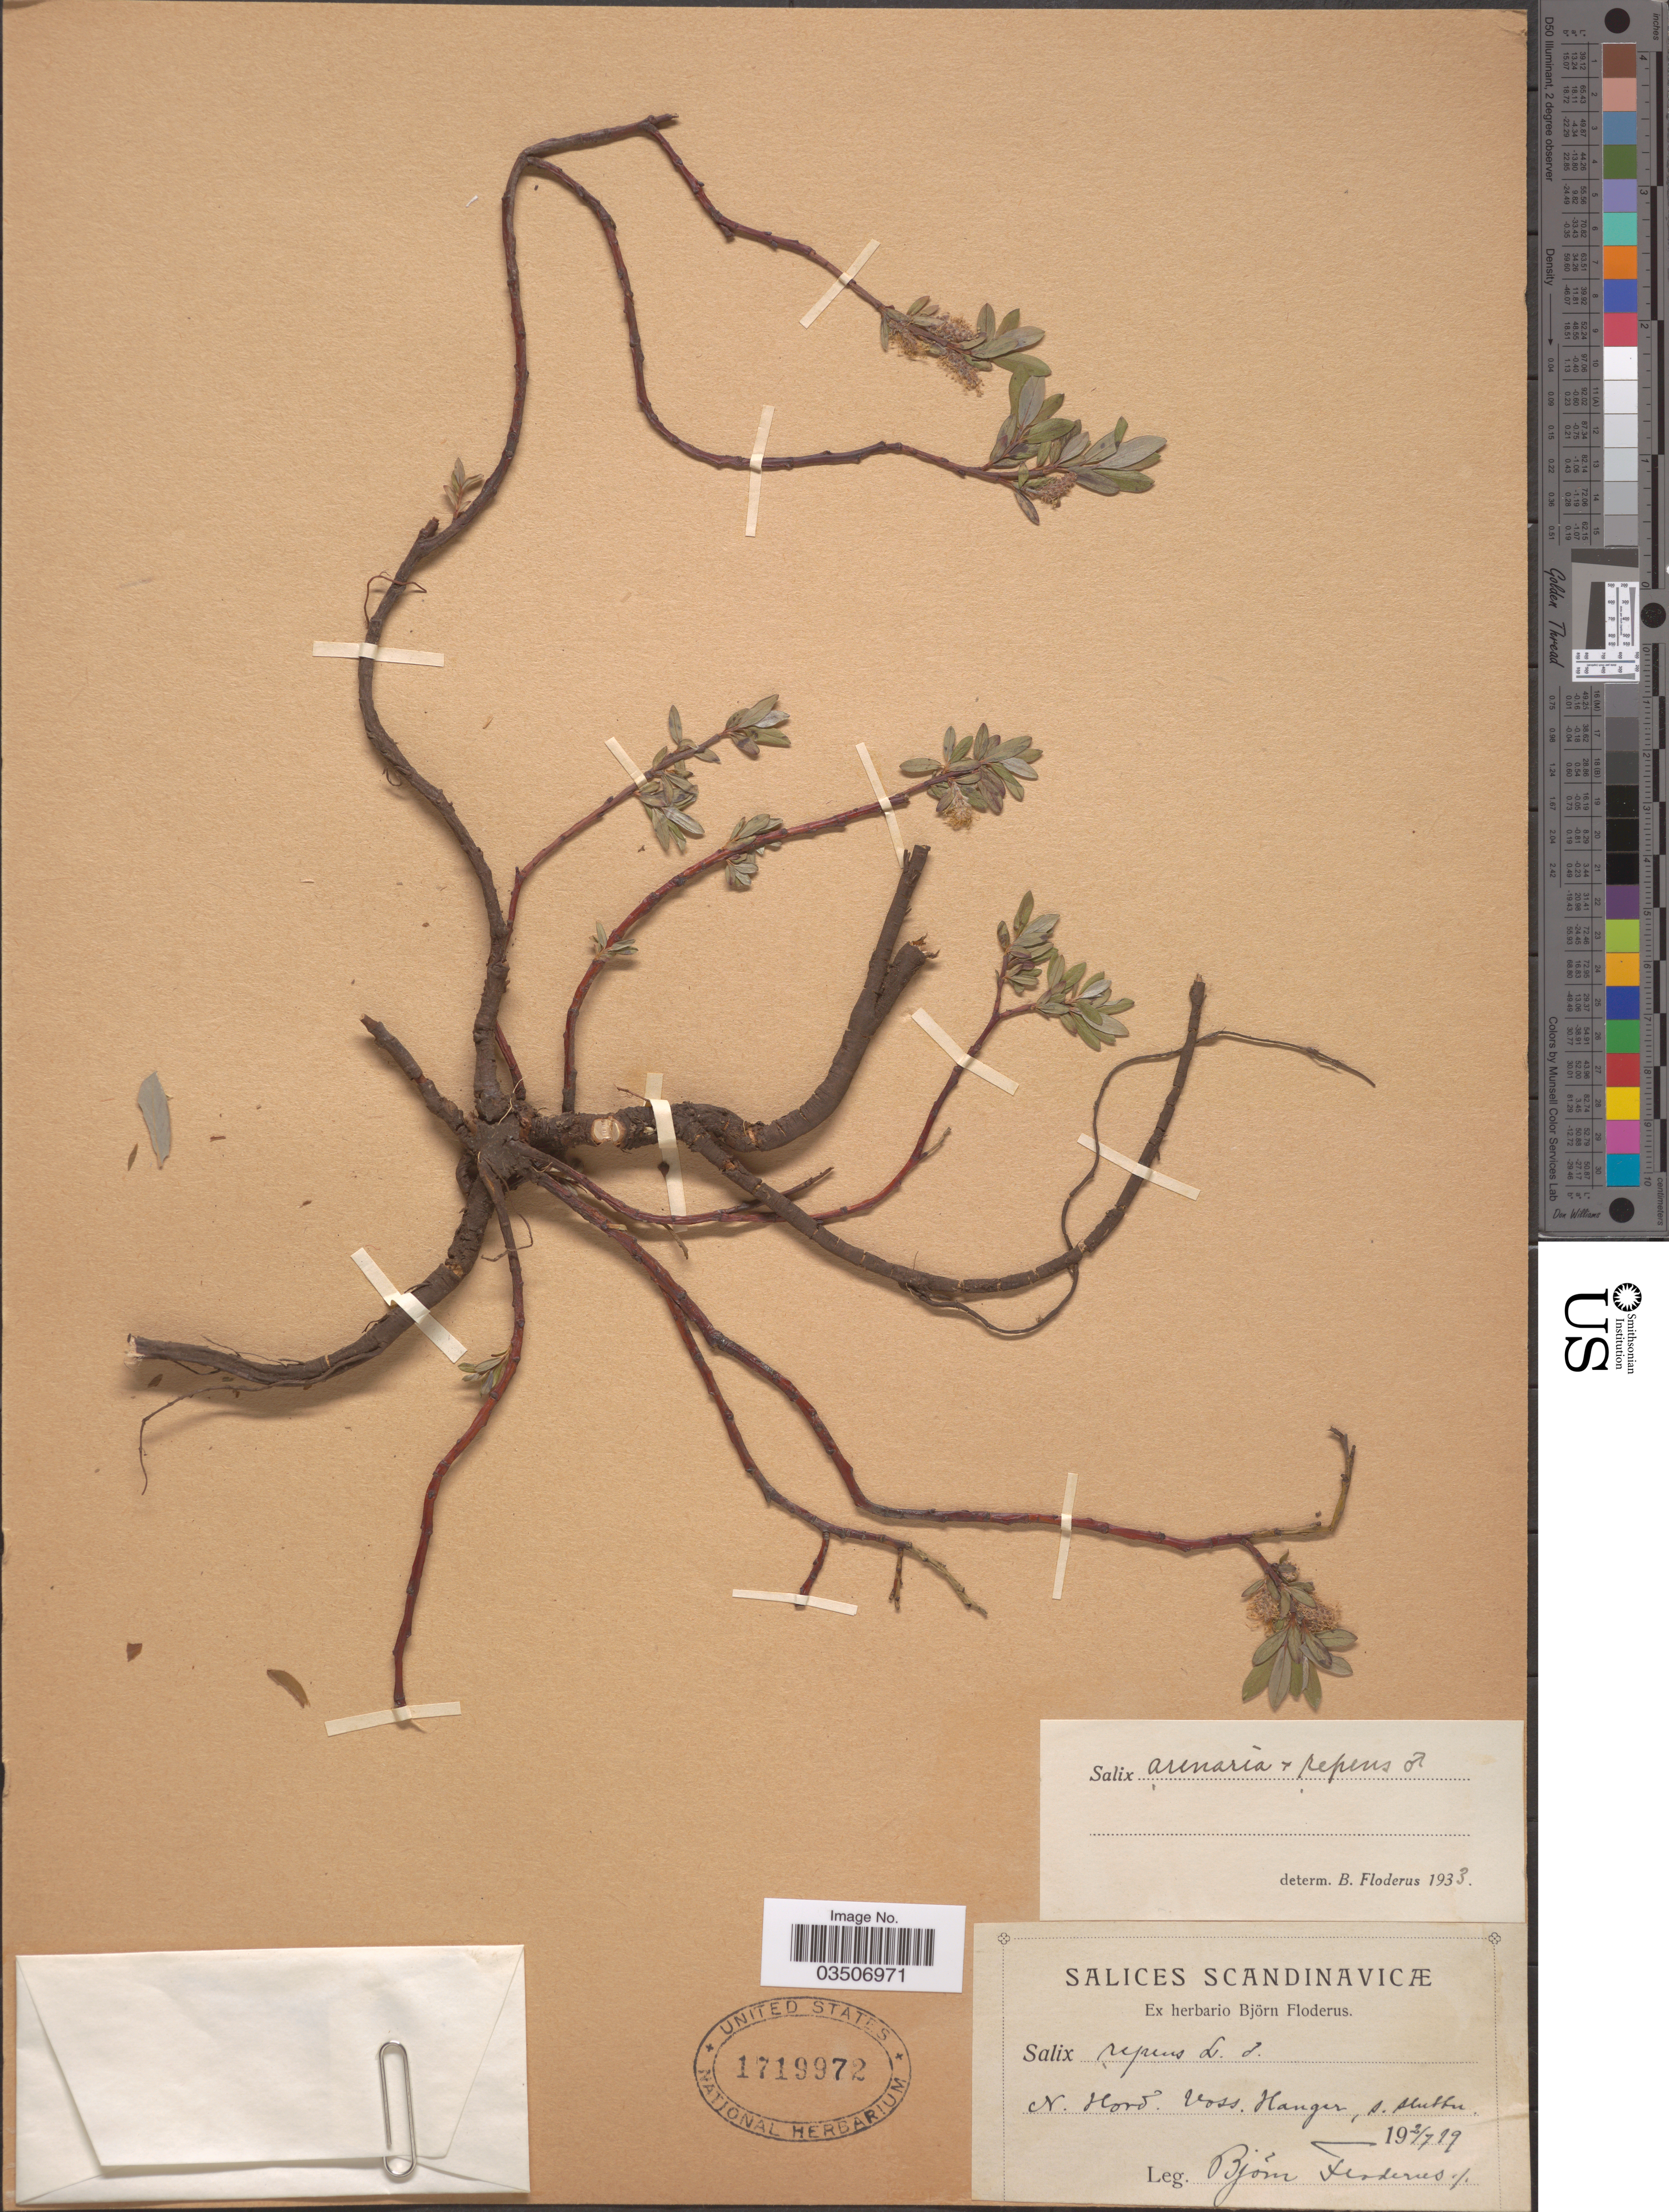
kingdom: Plantae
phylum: Tracheophyta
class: Magnoliopsida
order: Malpighiales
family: Salicaceae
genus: Salix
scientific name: Salix arenaria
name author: L.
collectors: B. G. O. Floderus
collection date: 1919-07-02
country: Norway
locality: Scandinavicæ. N. Hord. Voss. Hauger, S. Slubbu.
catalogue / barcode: US 1719972